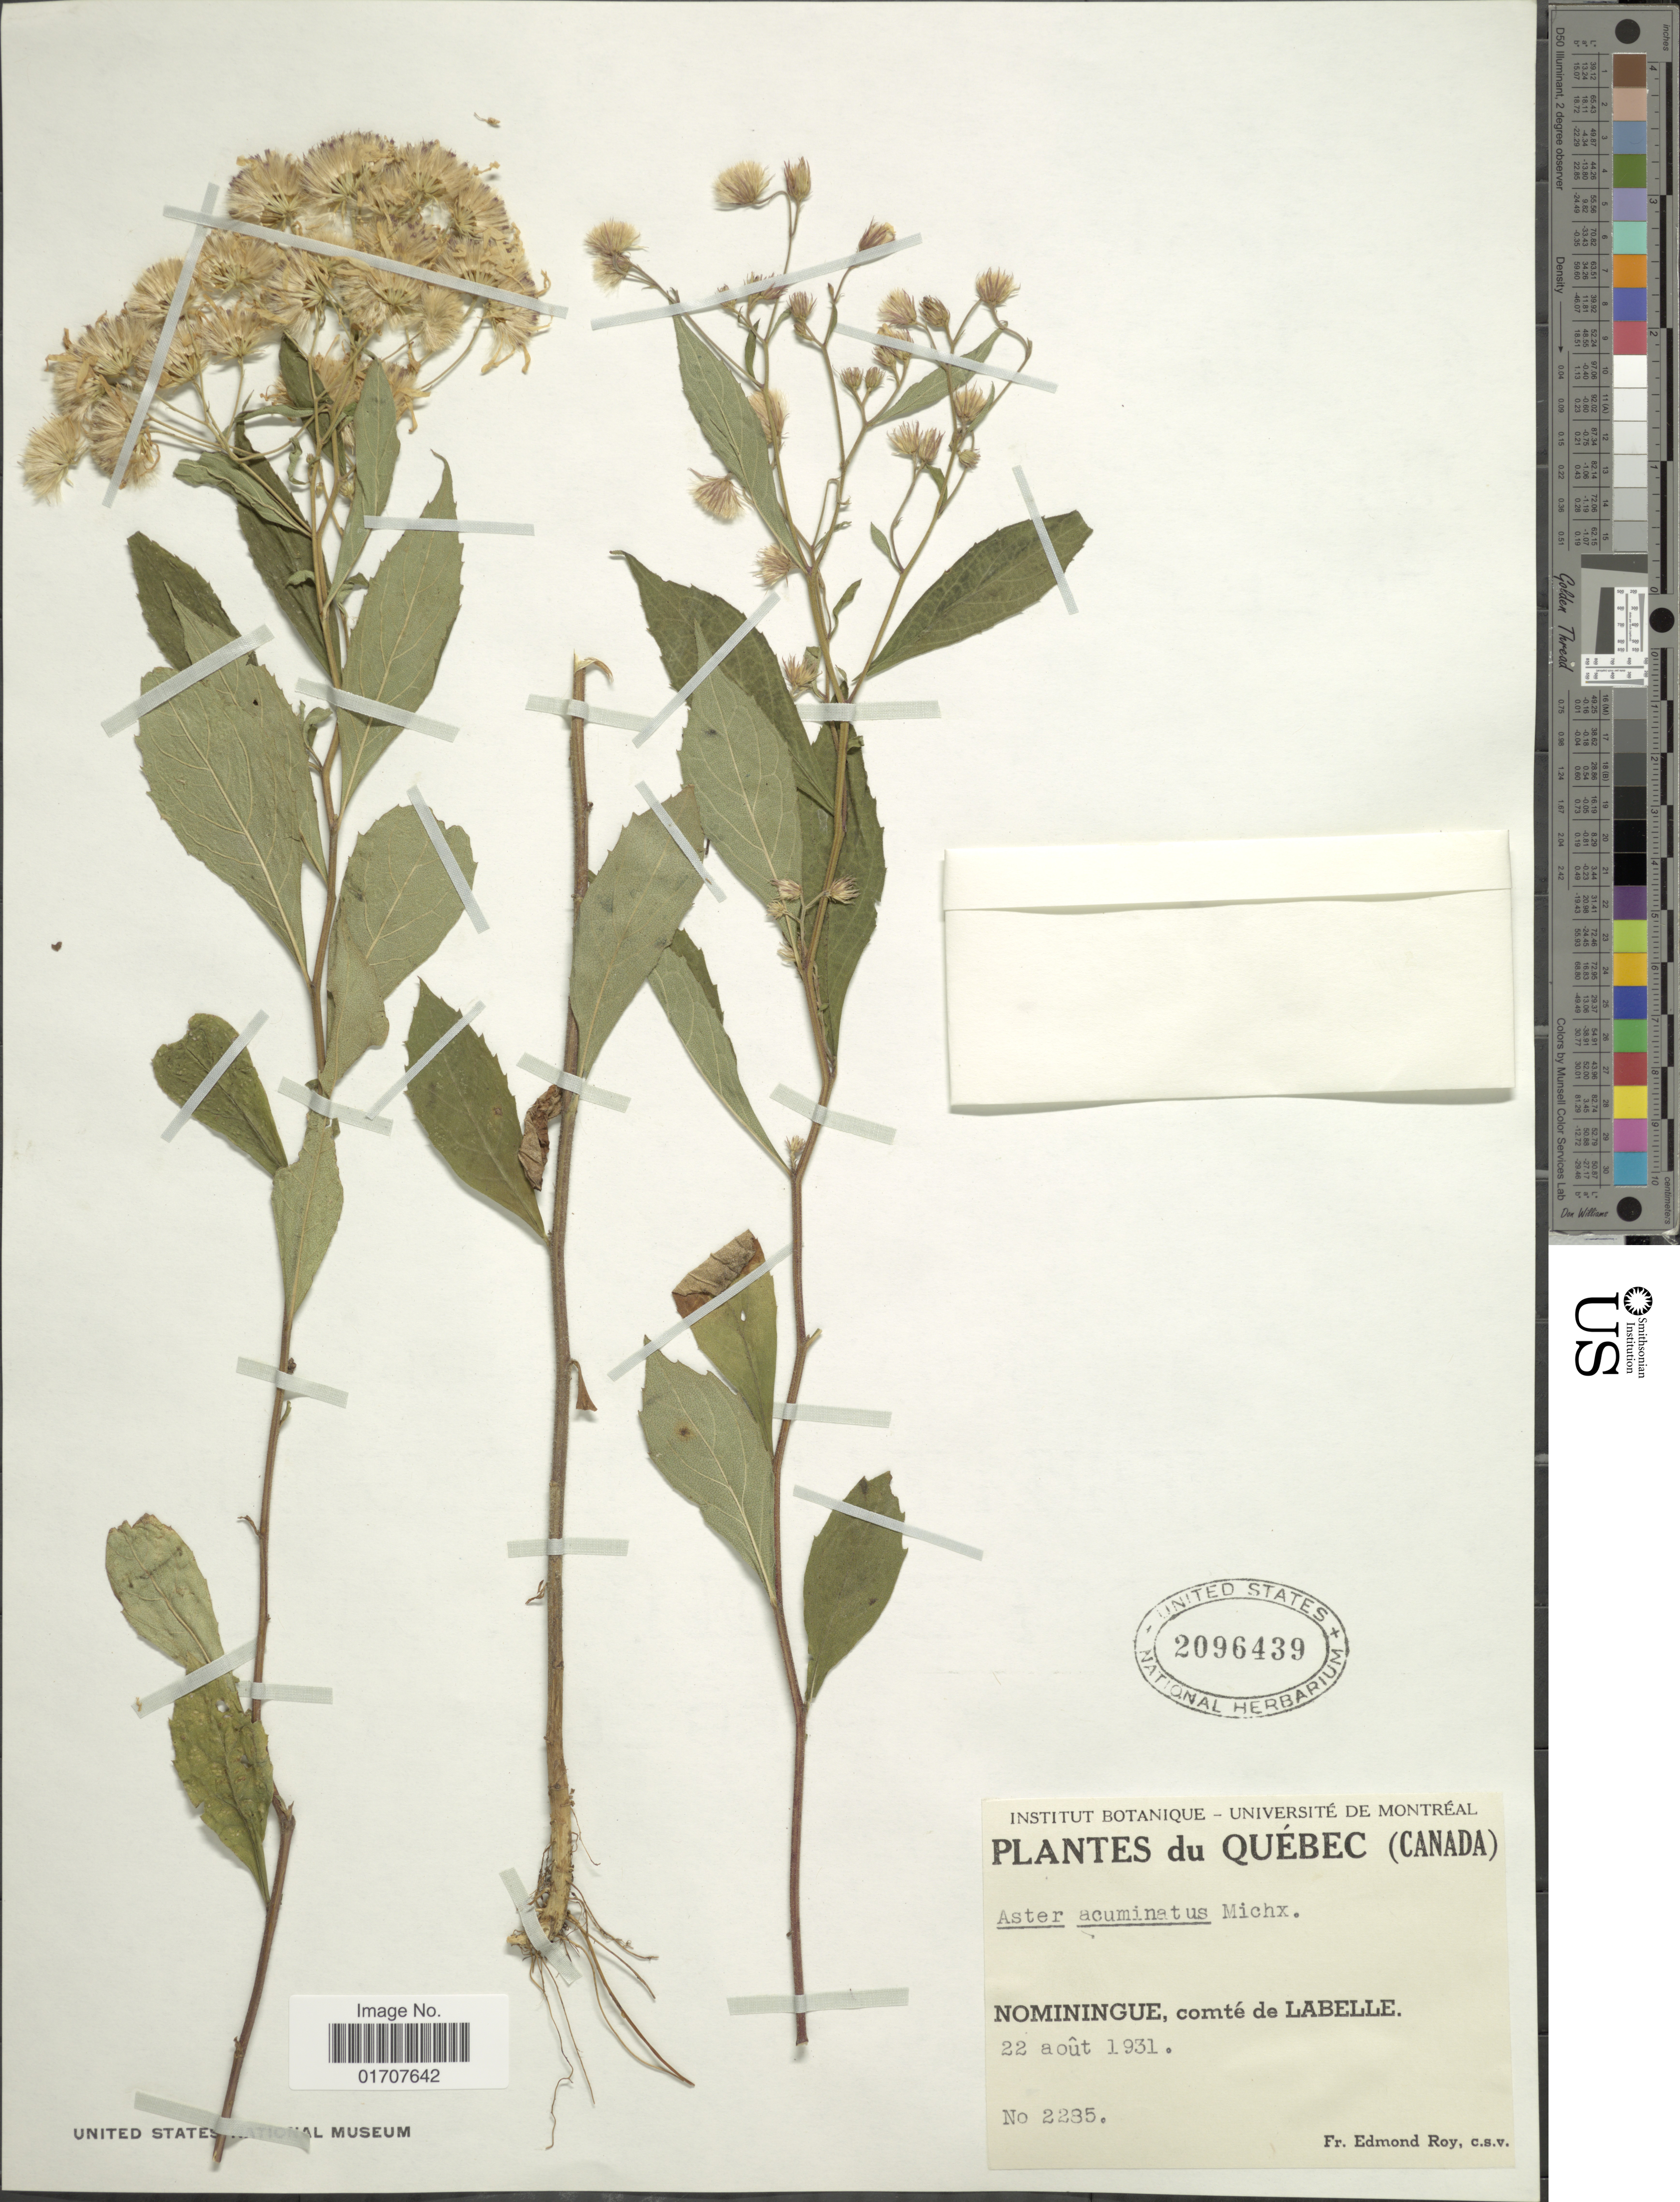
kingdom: Plantae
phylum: Tracheophyta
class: Magnoliopsida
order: Asterales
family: Asteraceae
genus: Oclemena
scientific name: Oclemena acuminata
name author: (Michx.) Greene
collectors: E. Roy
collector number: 2285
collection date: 1931-08-22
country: Canada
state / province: Quebec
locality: Nominigue, comte de Labelle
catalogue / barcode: US 2096439